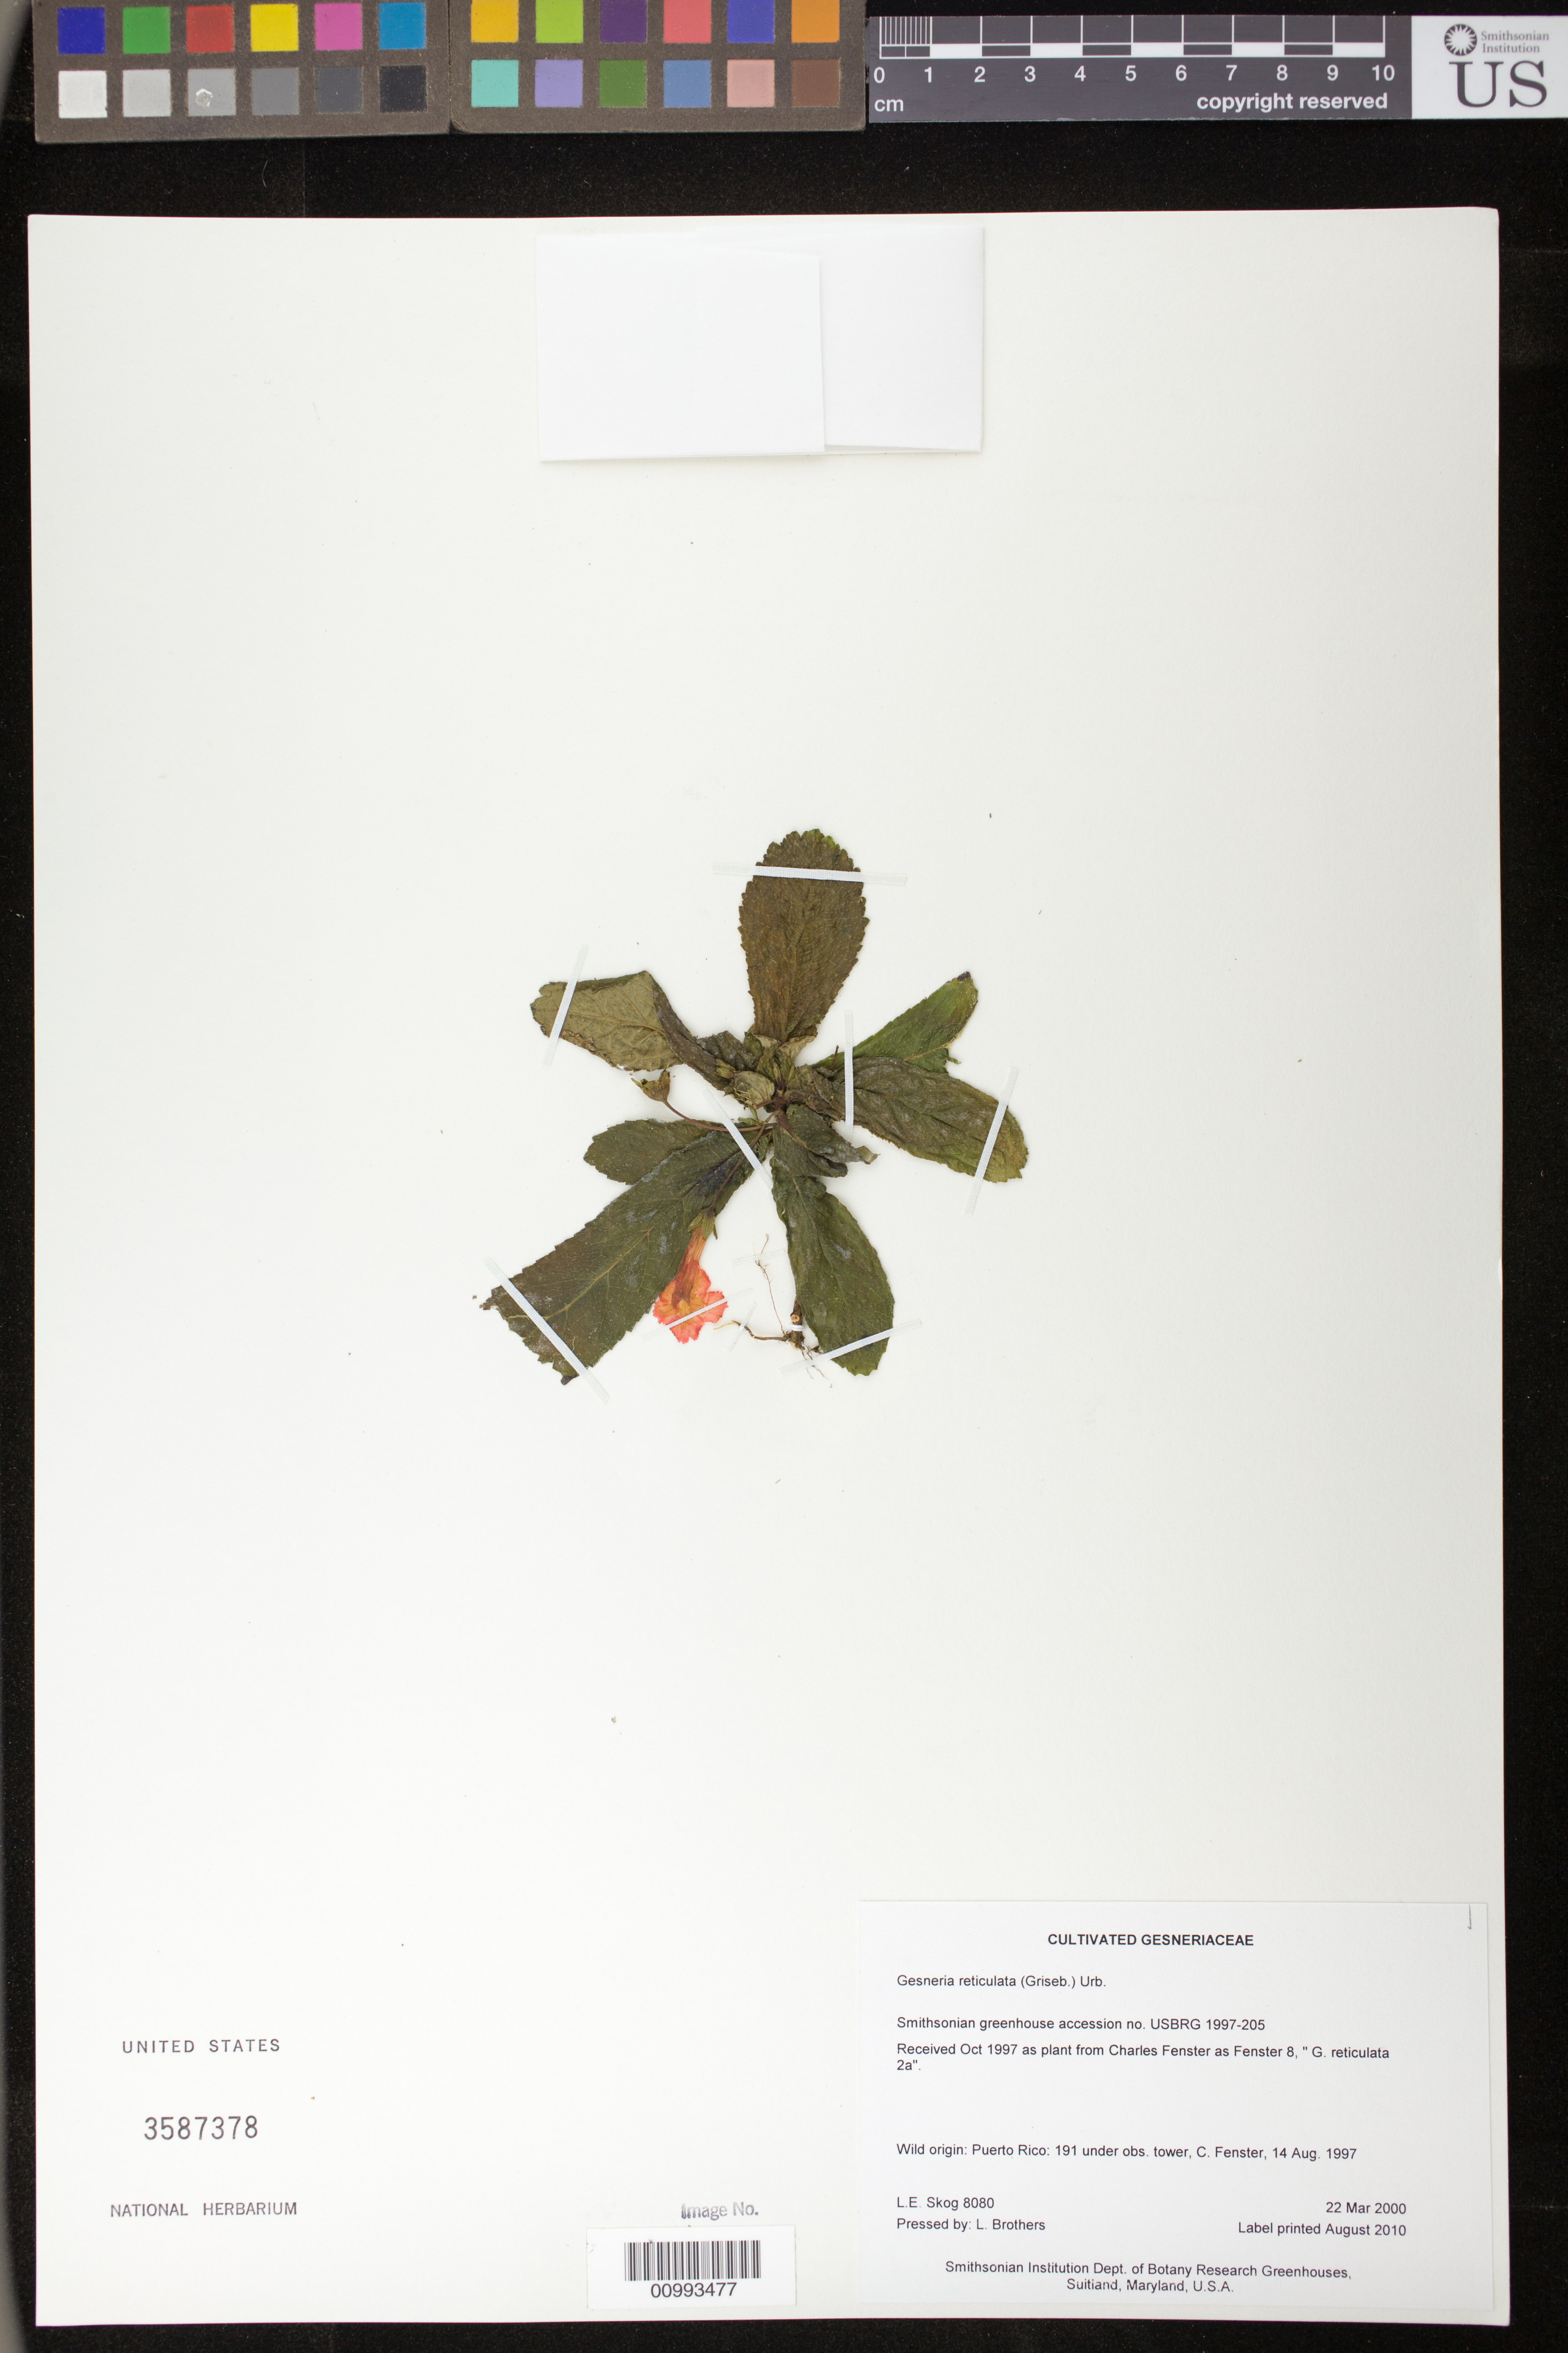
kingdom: Plantae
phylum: Tracheophyta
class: Magnoliopsida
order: Lamiales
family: Gesneriaceae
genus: Gesneria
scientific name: Gesneria reticulata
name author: (Griseb.) Urb.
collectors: L. E. Skog & L. Brothers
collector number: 8080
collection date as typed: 22 Mar 2000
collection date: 2000-03-22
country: Puerto Rico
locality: Smithsonian Institution Dept. of Botany Research Greenhouses, Suitland, Maryland, U.S.A.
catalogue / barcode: US 3587378